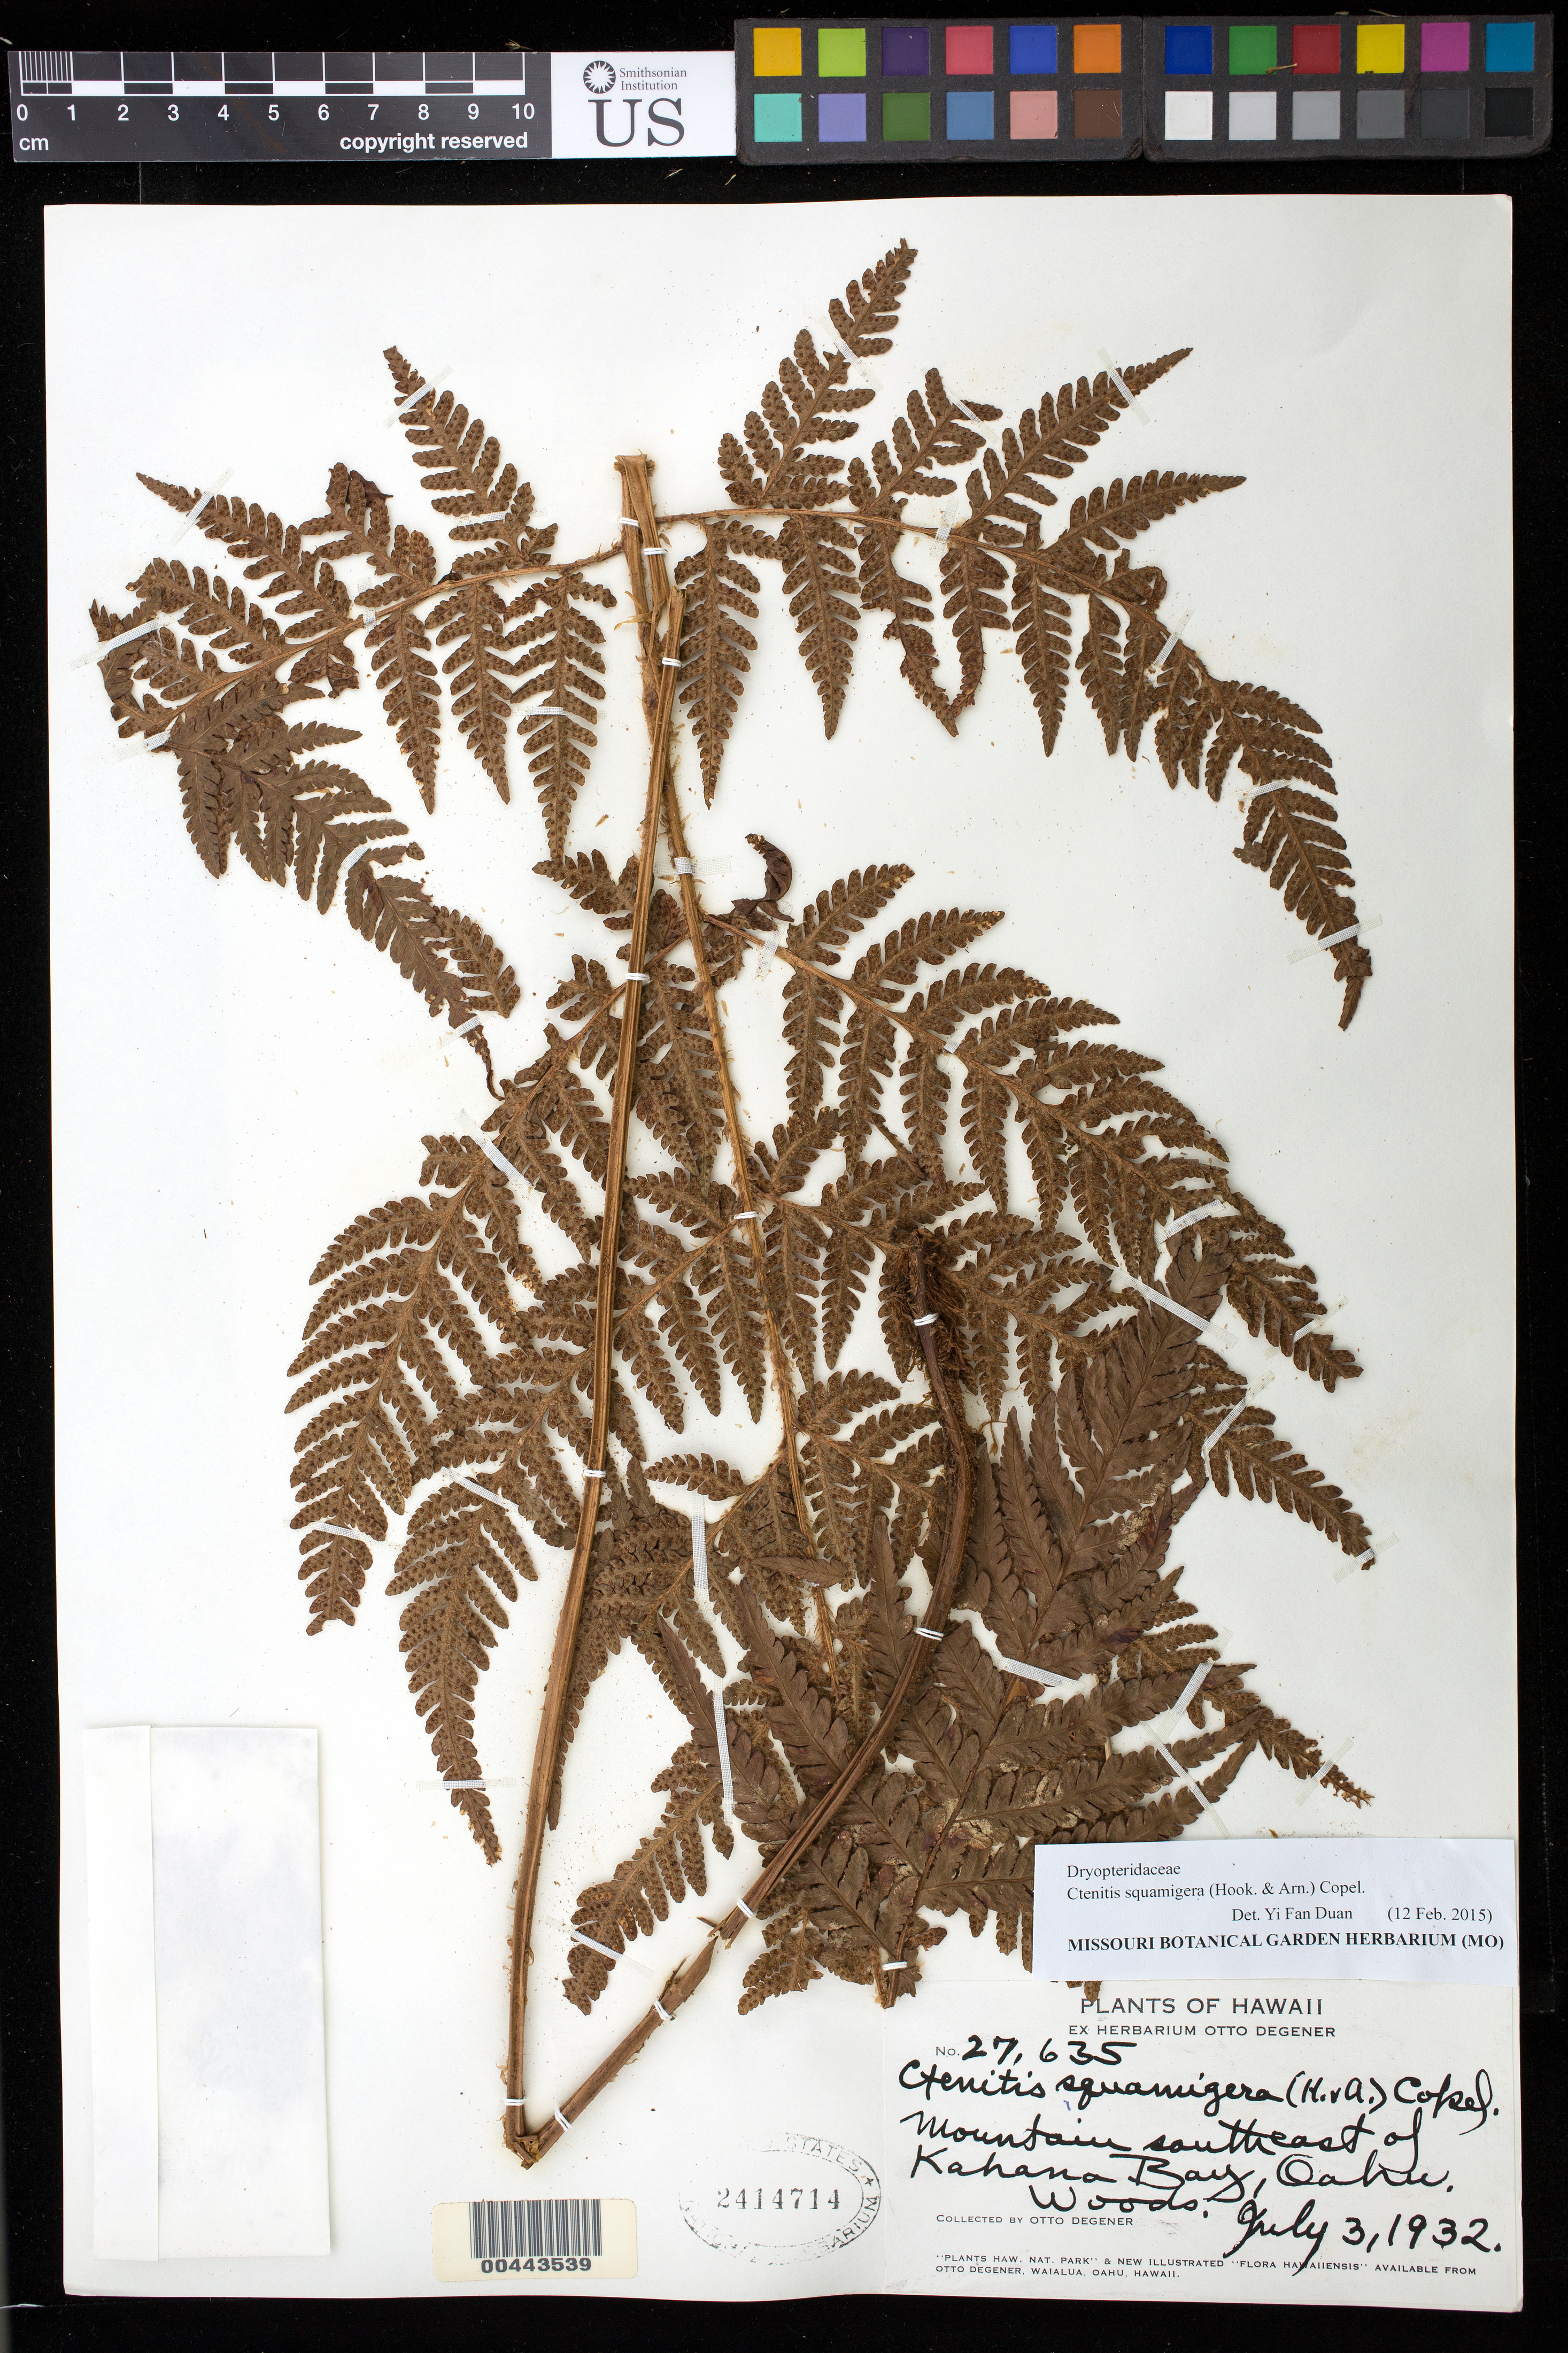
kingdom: Plantae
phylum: Tracheophyta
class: Polypodiopsida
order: Polypodiales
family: Dryopteridaceae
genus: Ctenitis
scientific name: Ctenitis squamigera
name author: (Hook. & Arn.) Copel.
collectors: O. Degener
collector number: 27635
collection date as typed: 3 Jul 1932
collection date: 1932-07-03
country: United States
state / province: Hawaii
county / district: Honolulu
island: Oahu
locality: Mountain SE of Kahana Bay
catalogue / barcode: US 2414714